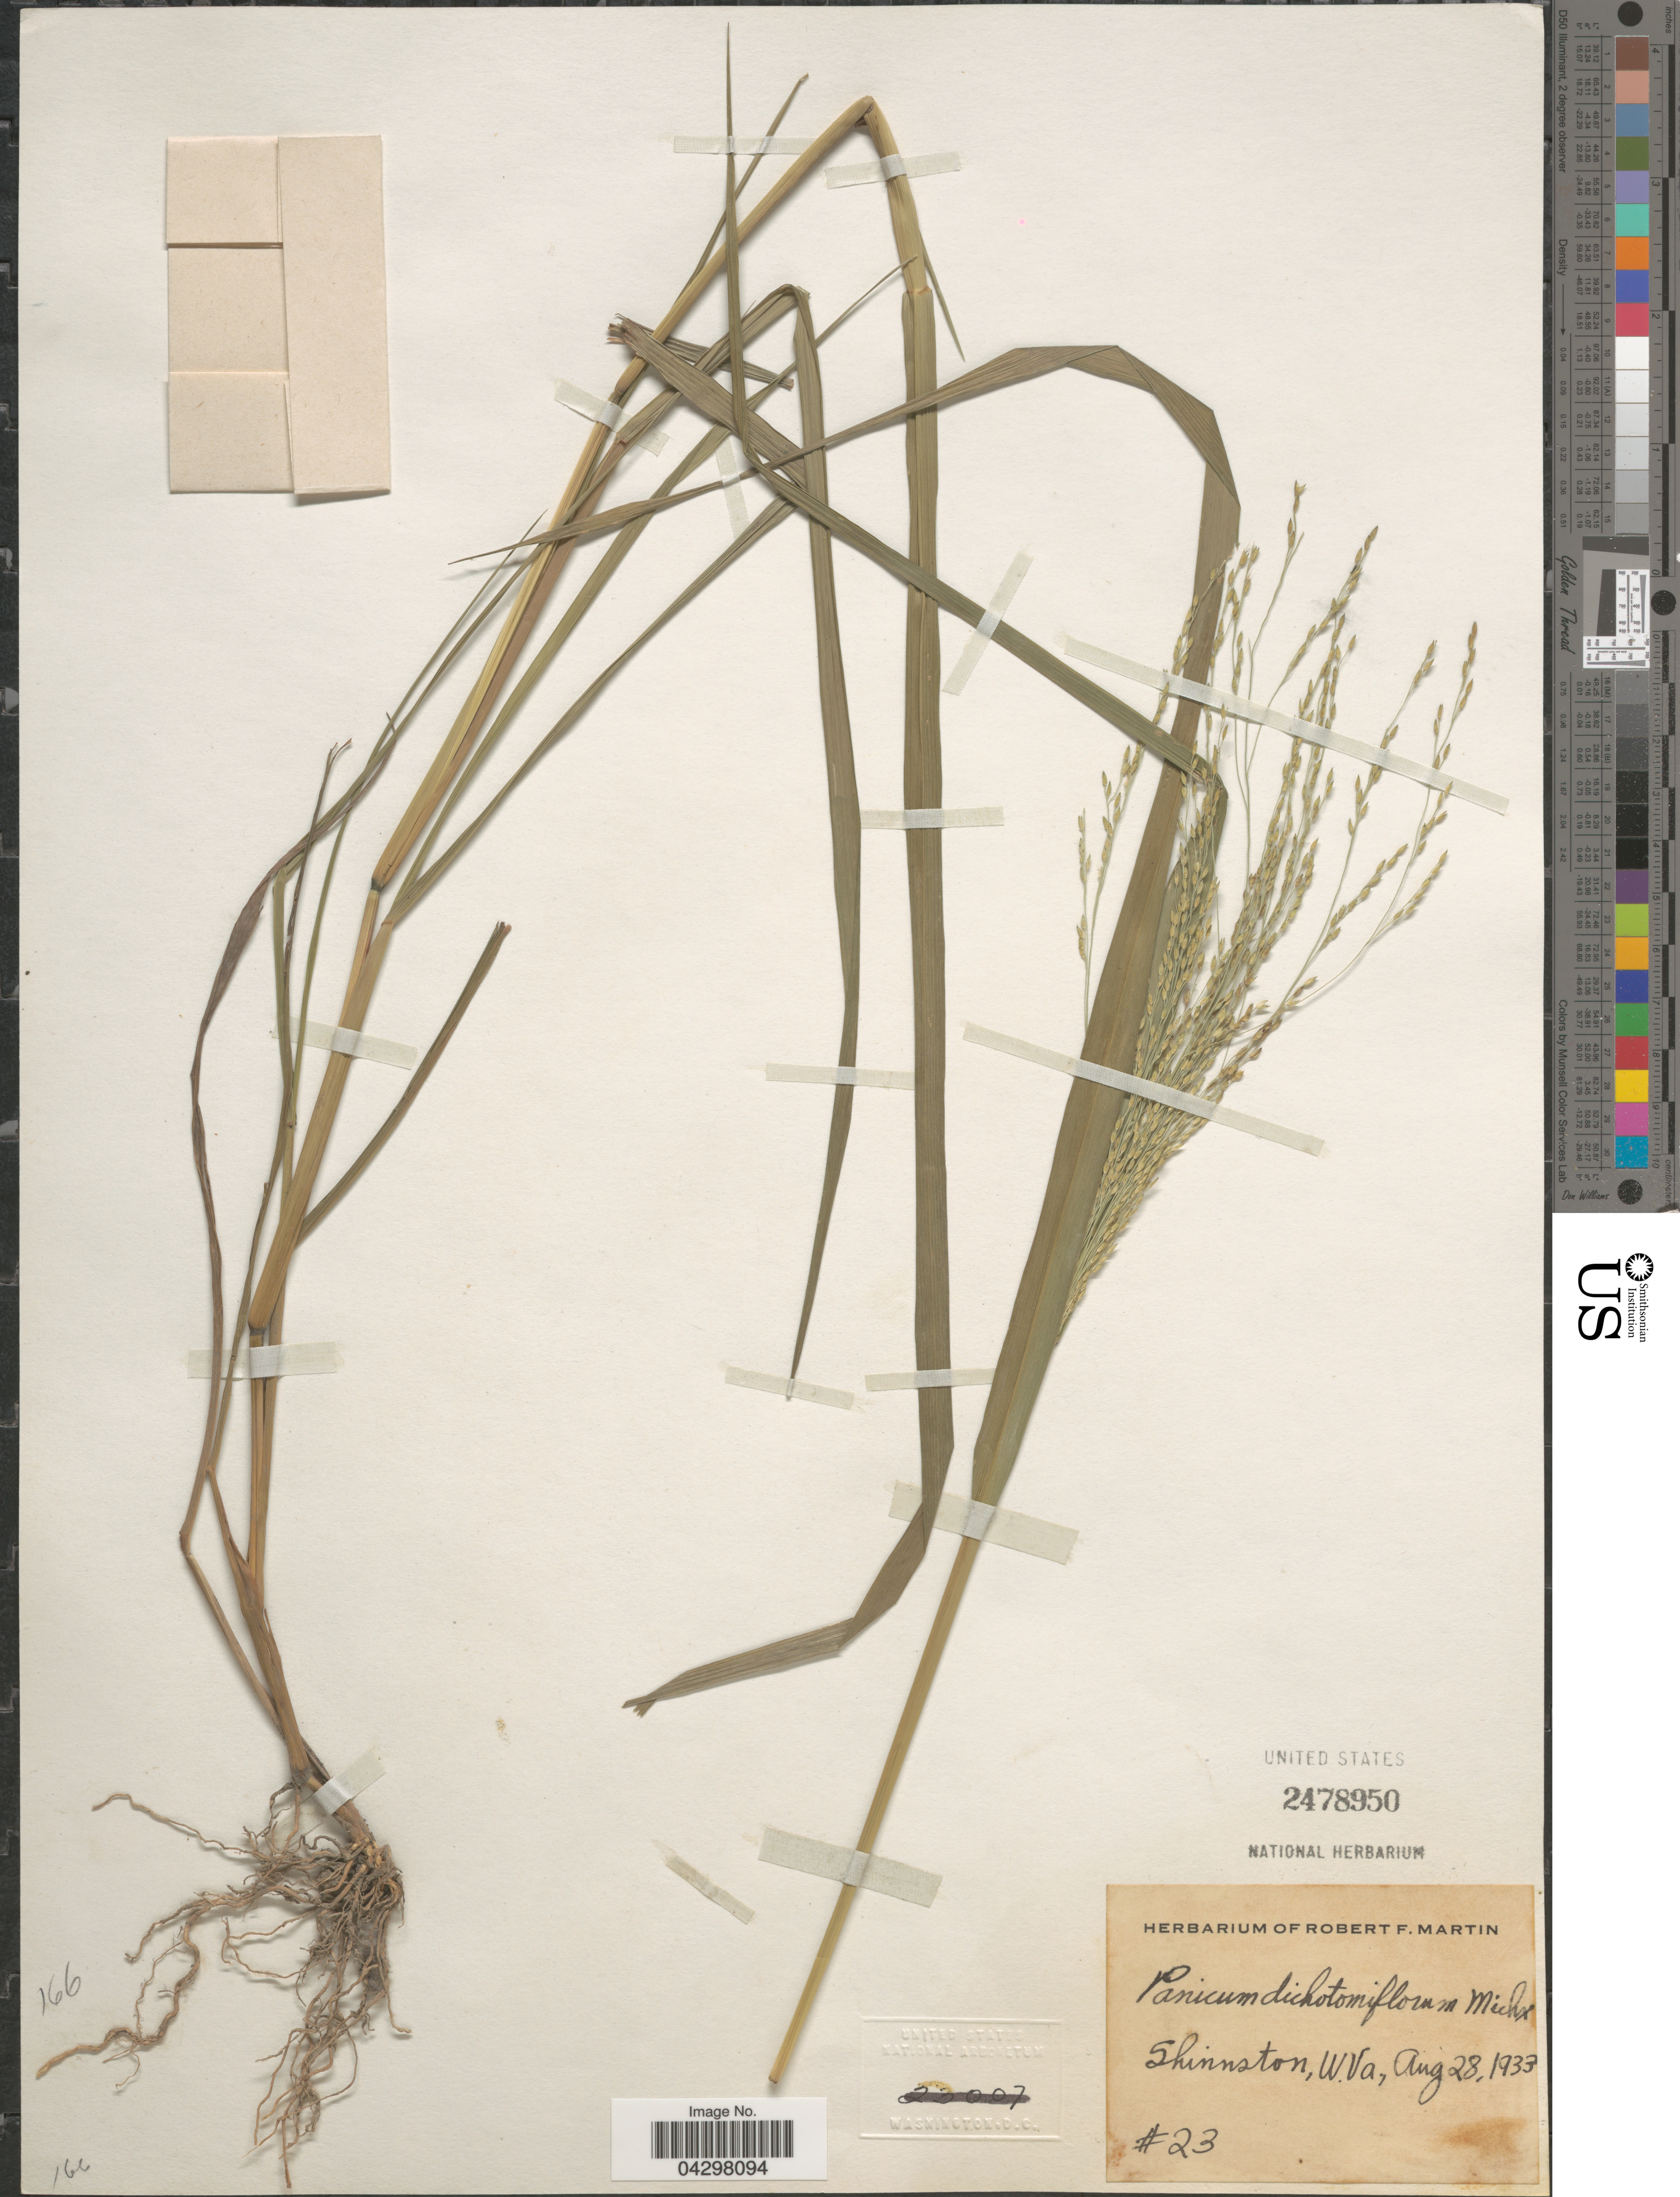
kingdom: Plantae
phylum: Tracheophyta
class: Liliopsida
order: Poales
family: Poaceae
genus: Panicum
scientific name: Panicum dichotomiflorum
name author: Michx.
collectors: ex herb. Martin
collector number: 23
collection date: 1933-08-28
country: United States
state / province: West Virginia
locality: Shinnston.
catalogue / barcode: US 2478950